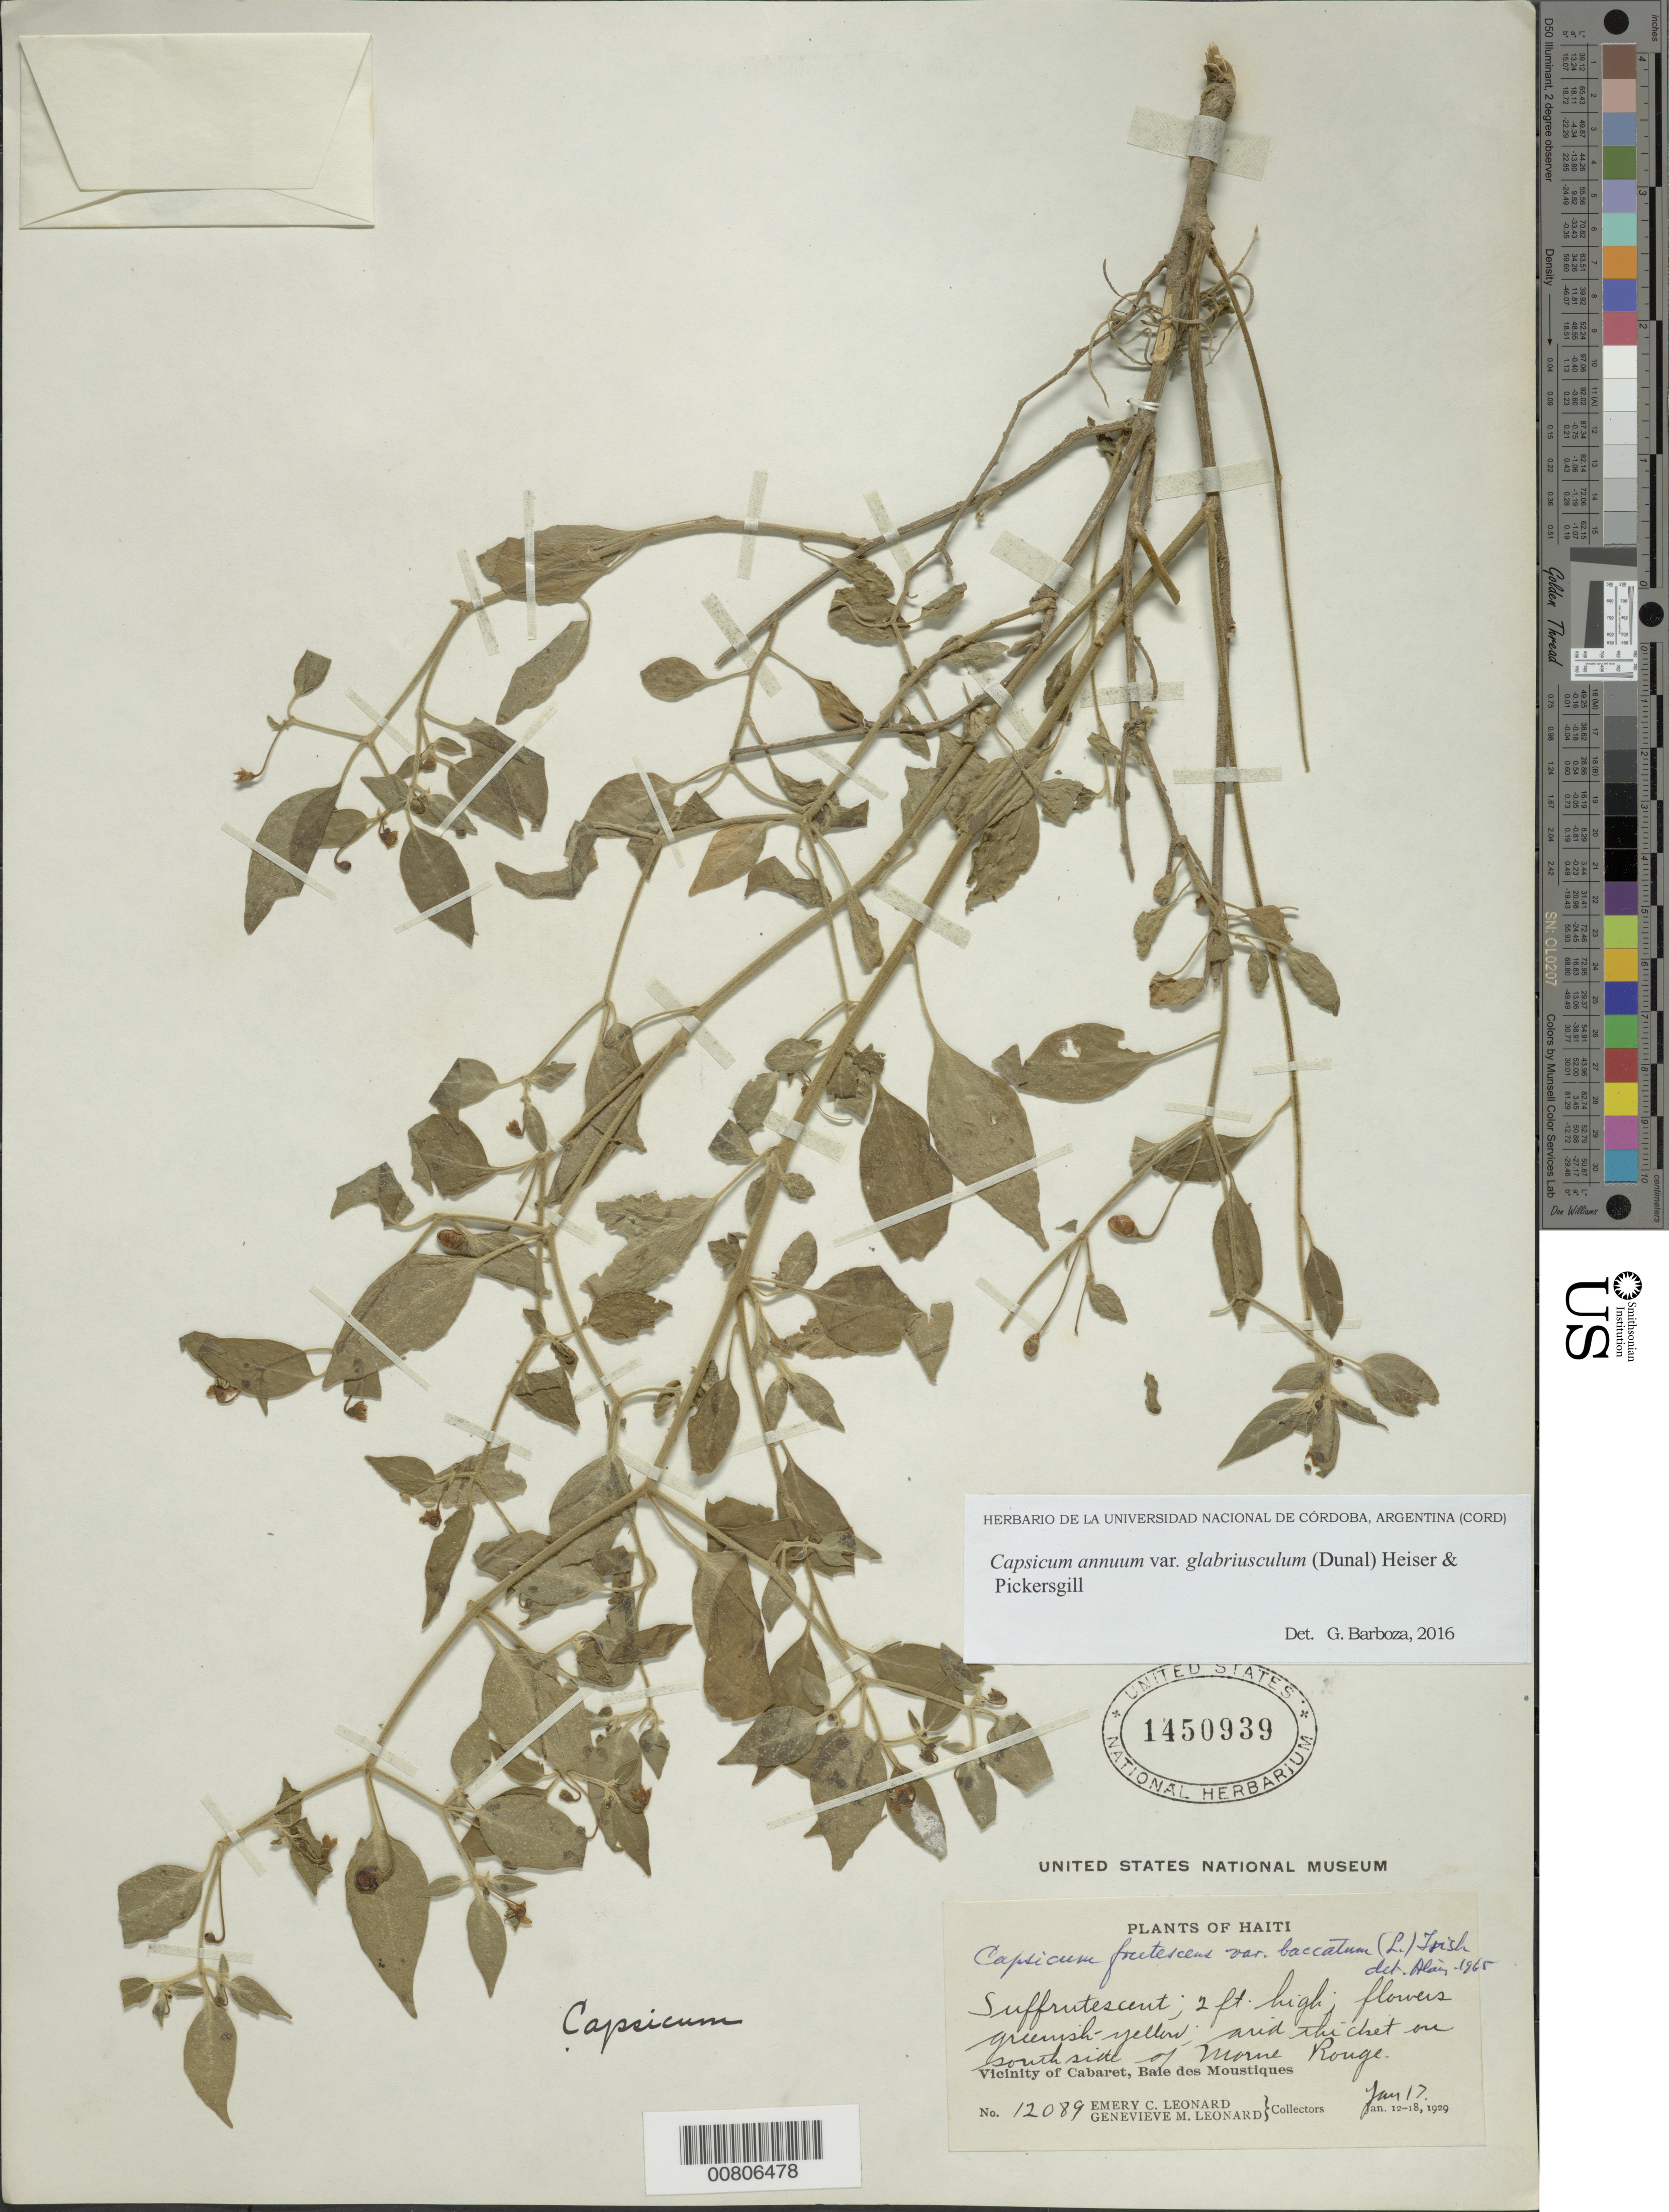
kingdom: Plantae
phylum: Tracheophyta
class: Magnoliopsida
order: Solanales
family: Solanaceae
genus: Capsicum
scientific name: Capsicum annuum var. glabriusculum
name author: (Dunal) Heiser & Pickersgill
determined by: Barboza, G. E., (CORD), Museo Botanico - Cordoba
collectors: E. C. Leonard & G. M. Leonard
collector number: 12089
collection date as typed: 17 Jan 1929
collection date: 1929-01-17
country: Haiti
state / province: Nord-Ouest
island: Hispaniola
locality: Vicinity of Cabaret, Baie des Moustiques, southside of Morne Rouge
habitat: Arid thicket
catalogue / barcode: US 1450939